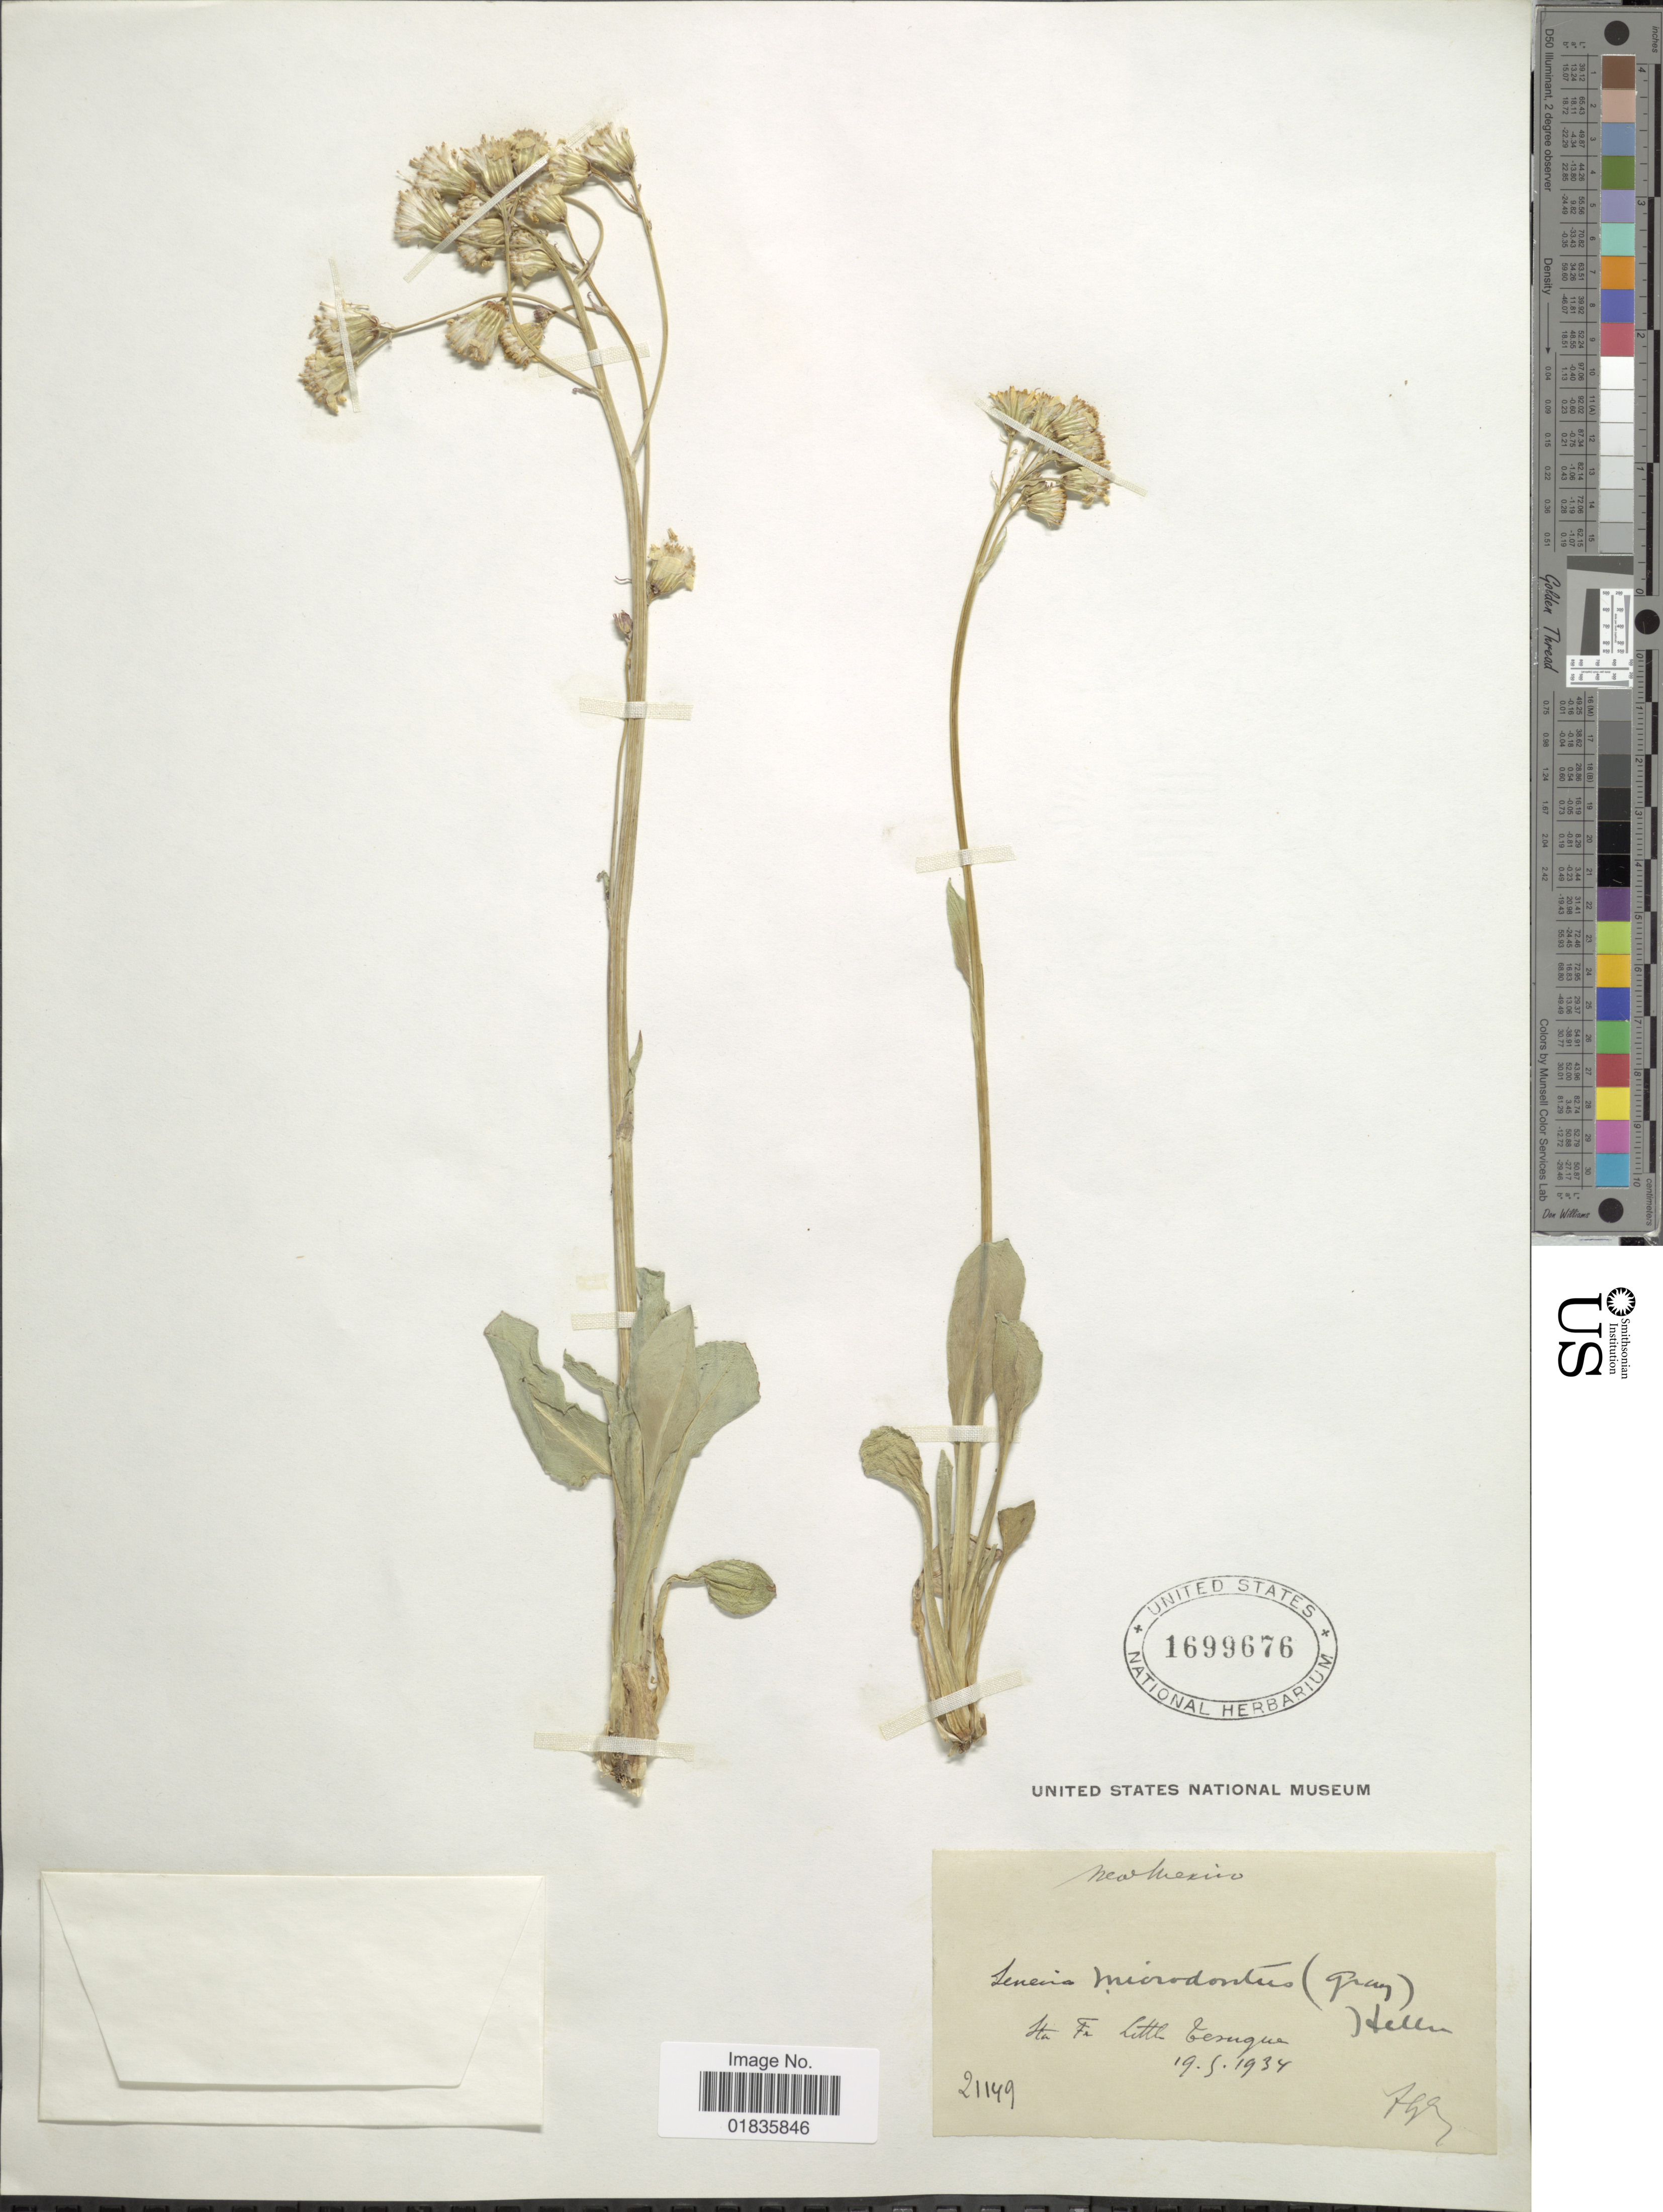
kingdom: Plantae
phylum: Tracheophyta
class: Magnoliopsida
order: Asterales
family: Asteraceae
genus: Senecio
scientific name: Senecio wootonii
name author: Greene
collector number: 21149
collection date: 1934-09-19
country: United States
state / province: New Mexico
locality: Sta Fe Little Tesuque [Collector illegible, but based on dates & collection number, probably Fr. G. Arsene]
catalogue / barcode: US 1699676